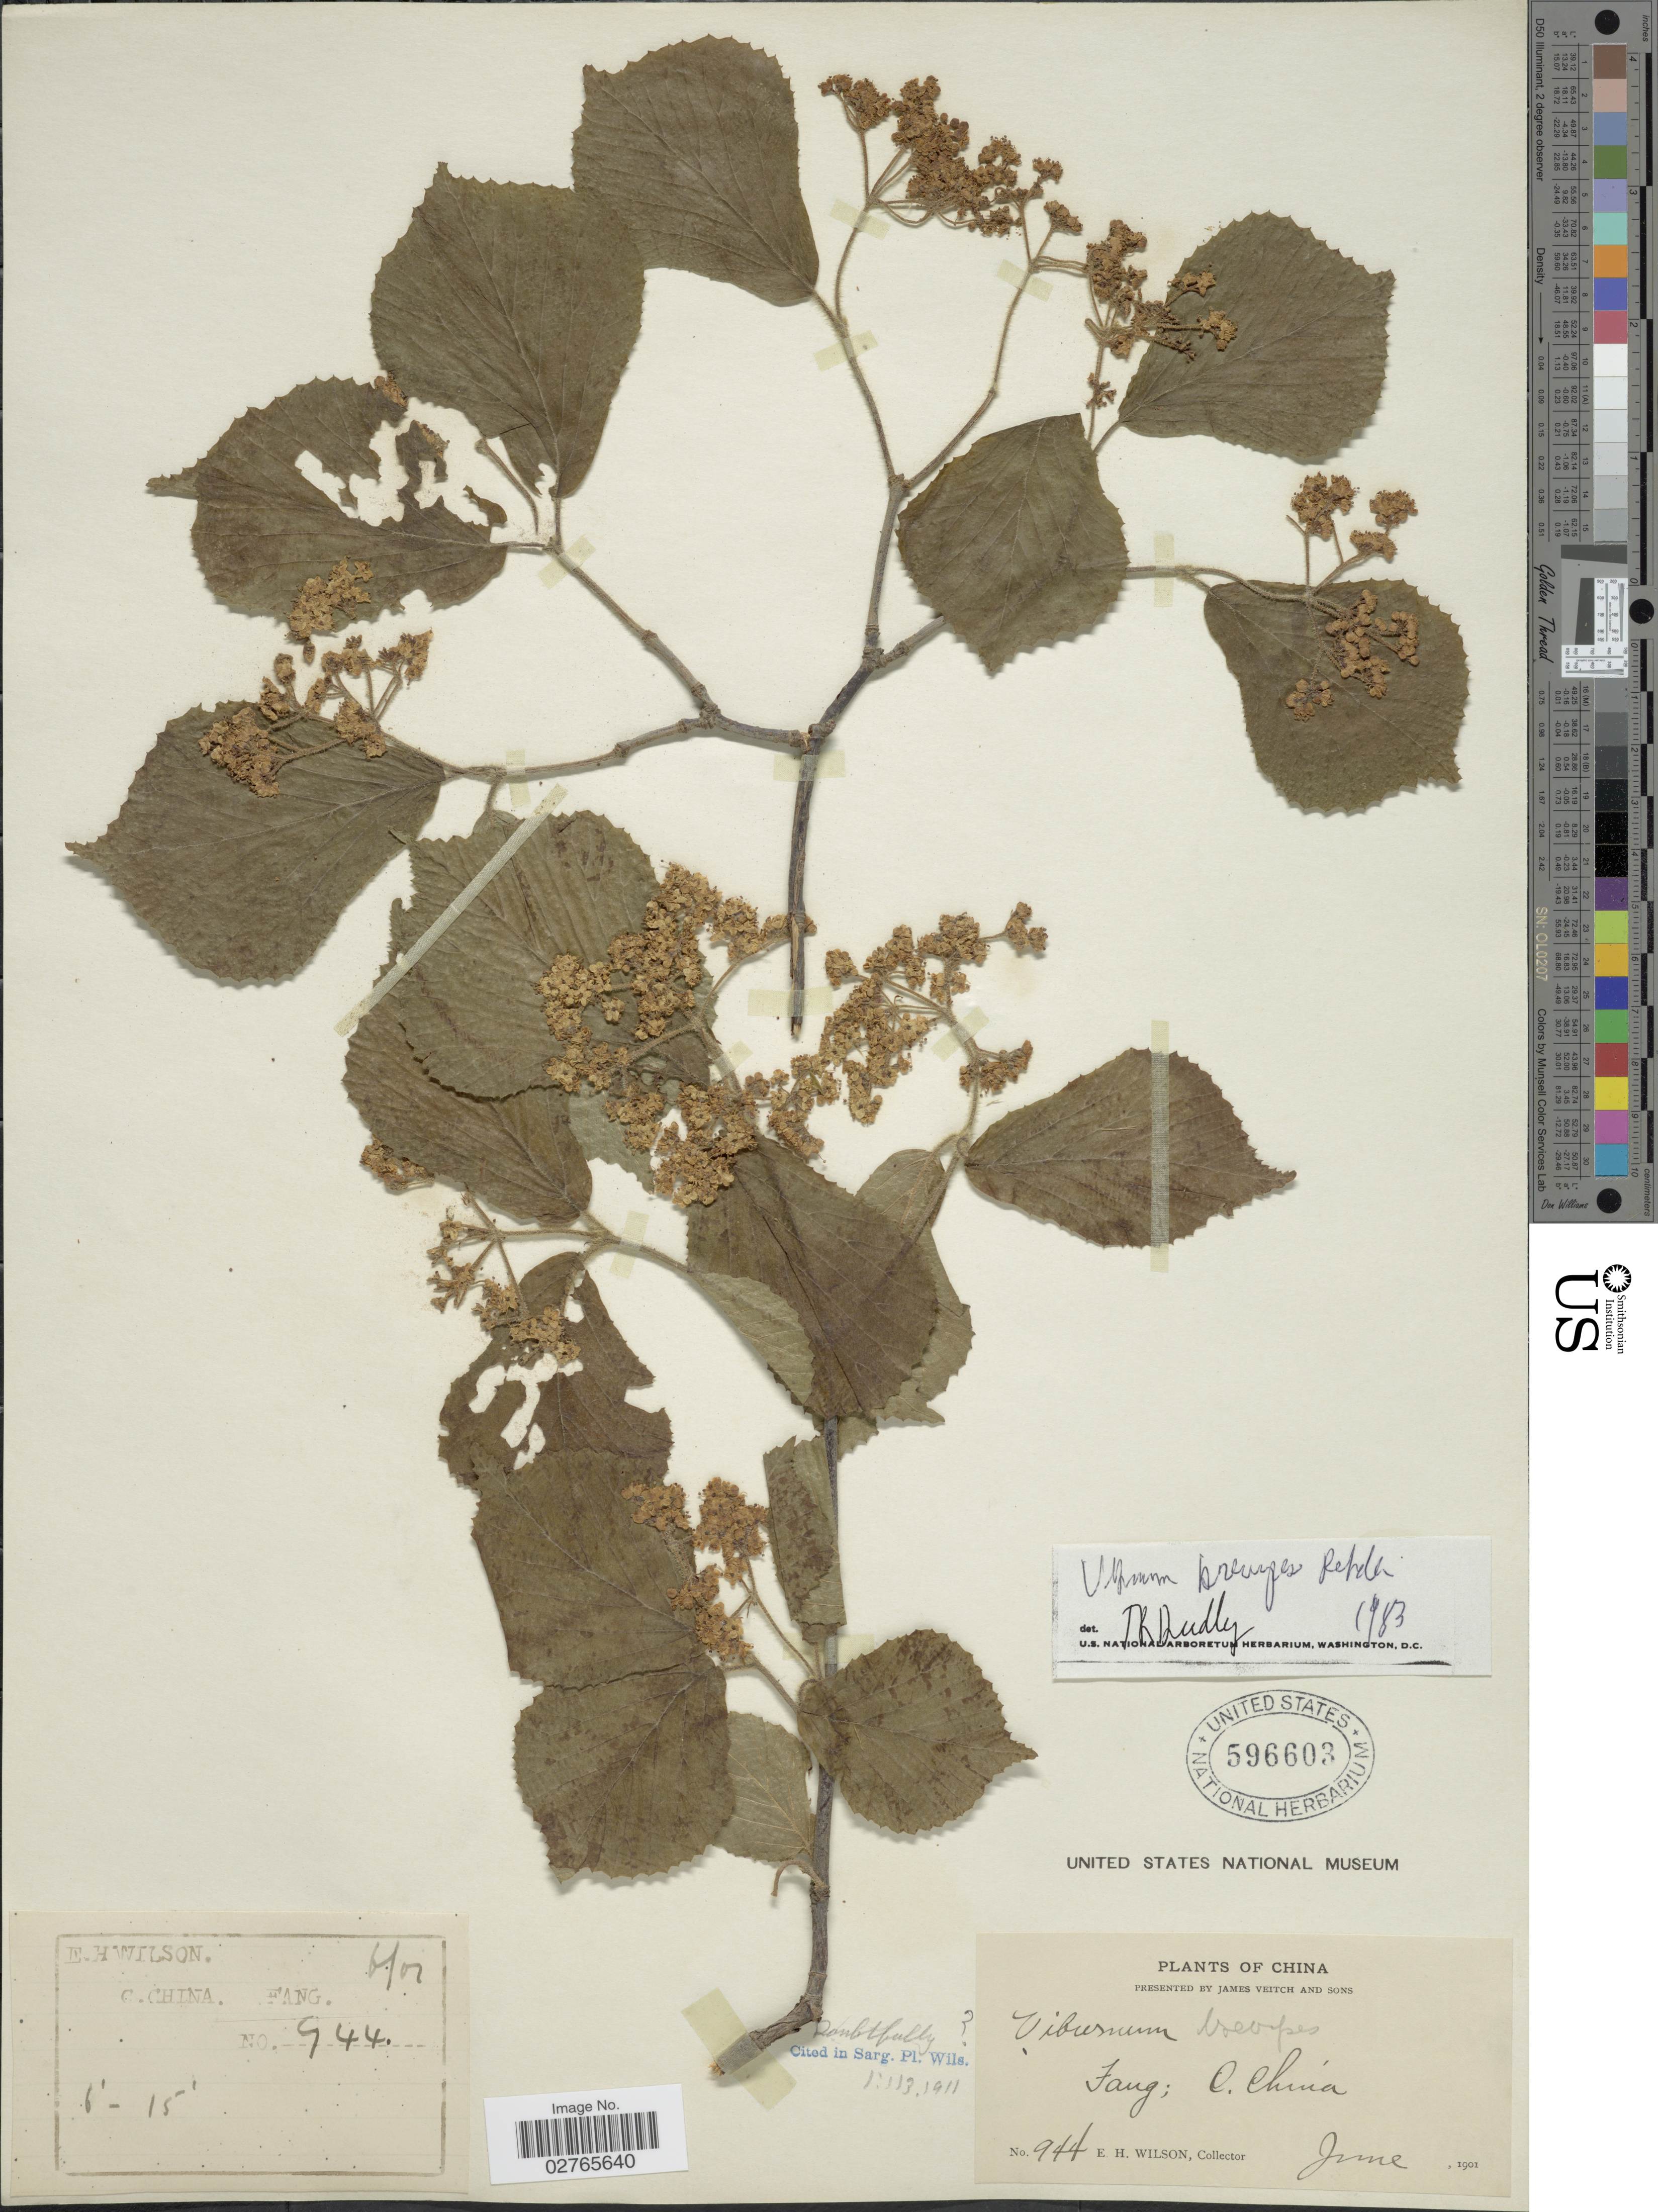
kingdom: Plantae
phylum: Tracheophyta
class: Magnoliopsida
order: Dipsacales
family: Viburnaceae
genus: Viburnum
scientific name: Viburnum brevipes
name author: Rehder in Sarg.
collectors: E. Wilson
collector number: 944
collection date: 1901-06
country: China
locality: Fang, C.China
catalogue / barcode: US 596603